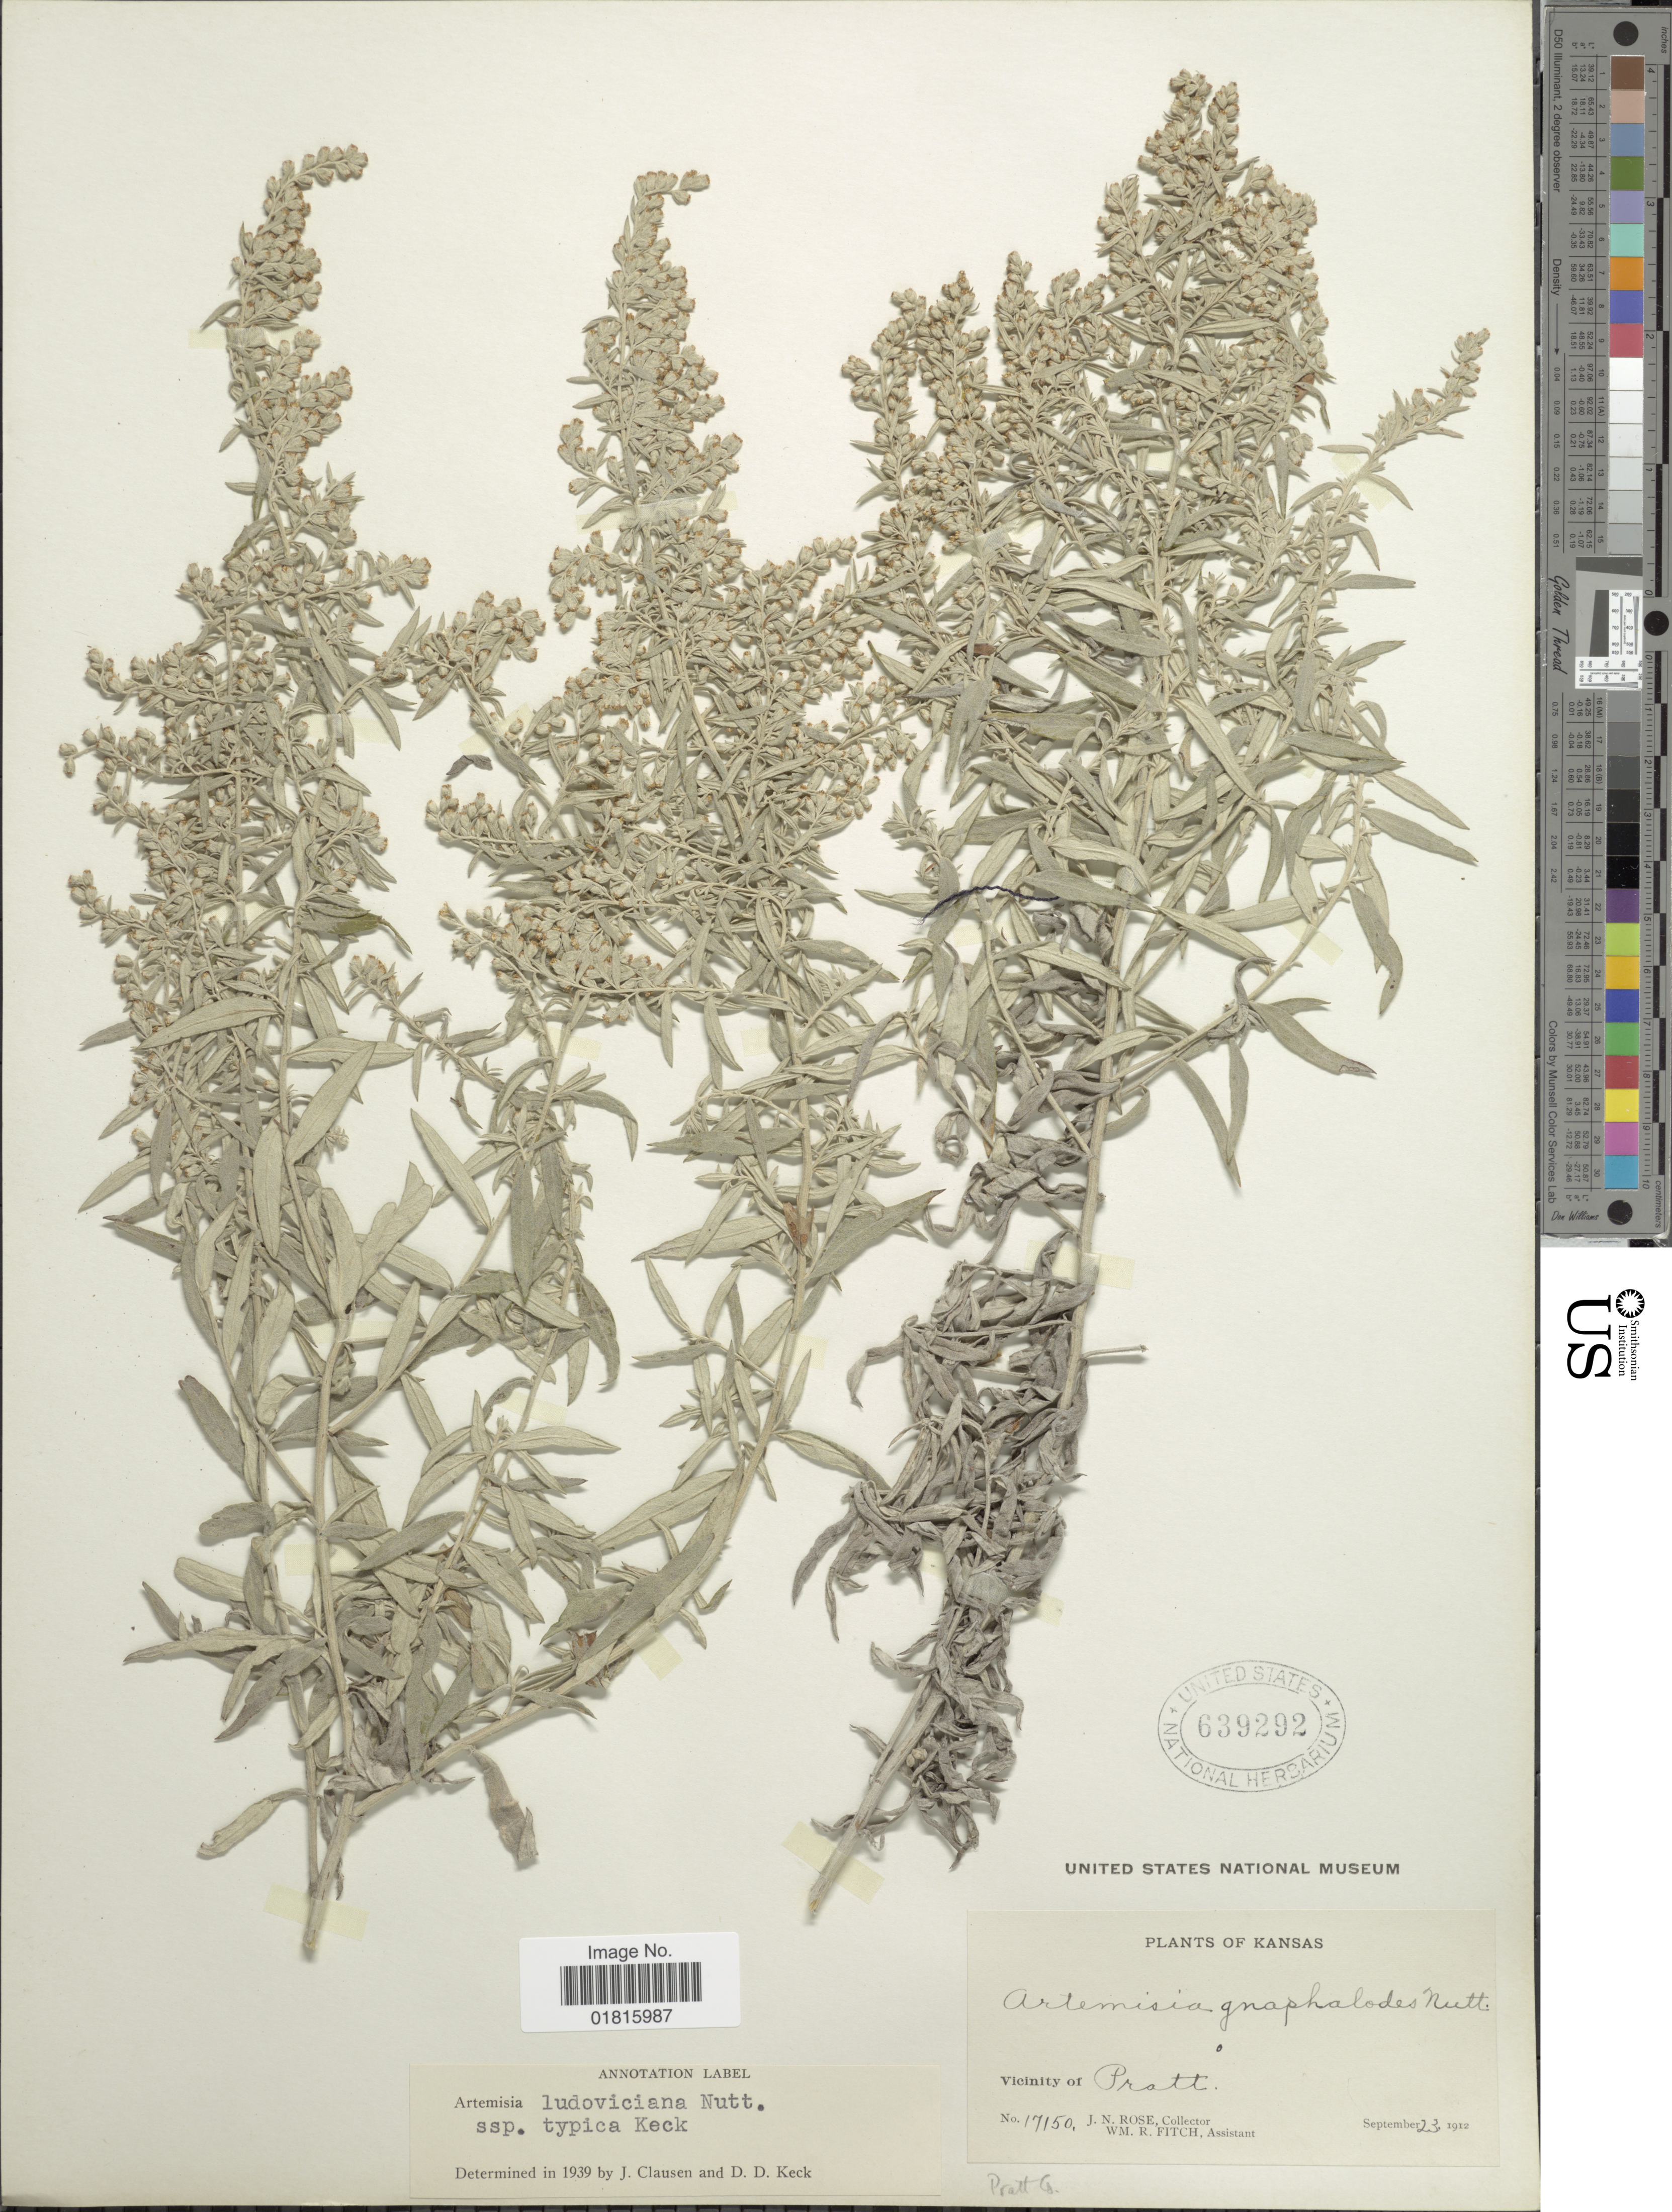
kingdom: Plantae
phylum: Tracheophyta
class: Magnoliopsida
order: Asterales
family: Asteraceae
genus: Artemisia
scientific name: Artemisia ludoviciana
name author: Nutt.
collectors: J. N. Rose & W. R. Fitch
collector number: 17150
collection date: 1912-09-23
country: United States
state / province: Kansas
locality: Vicinity of Pratt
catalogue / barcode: US 639292